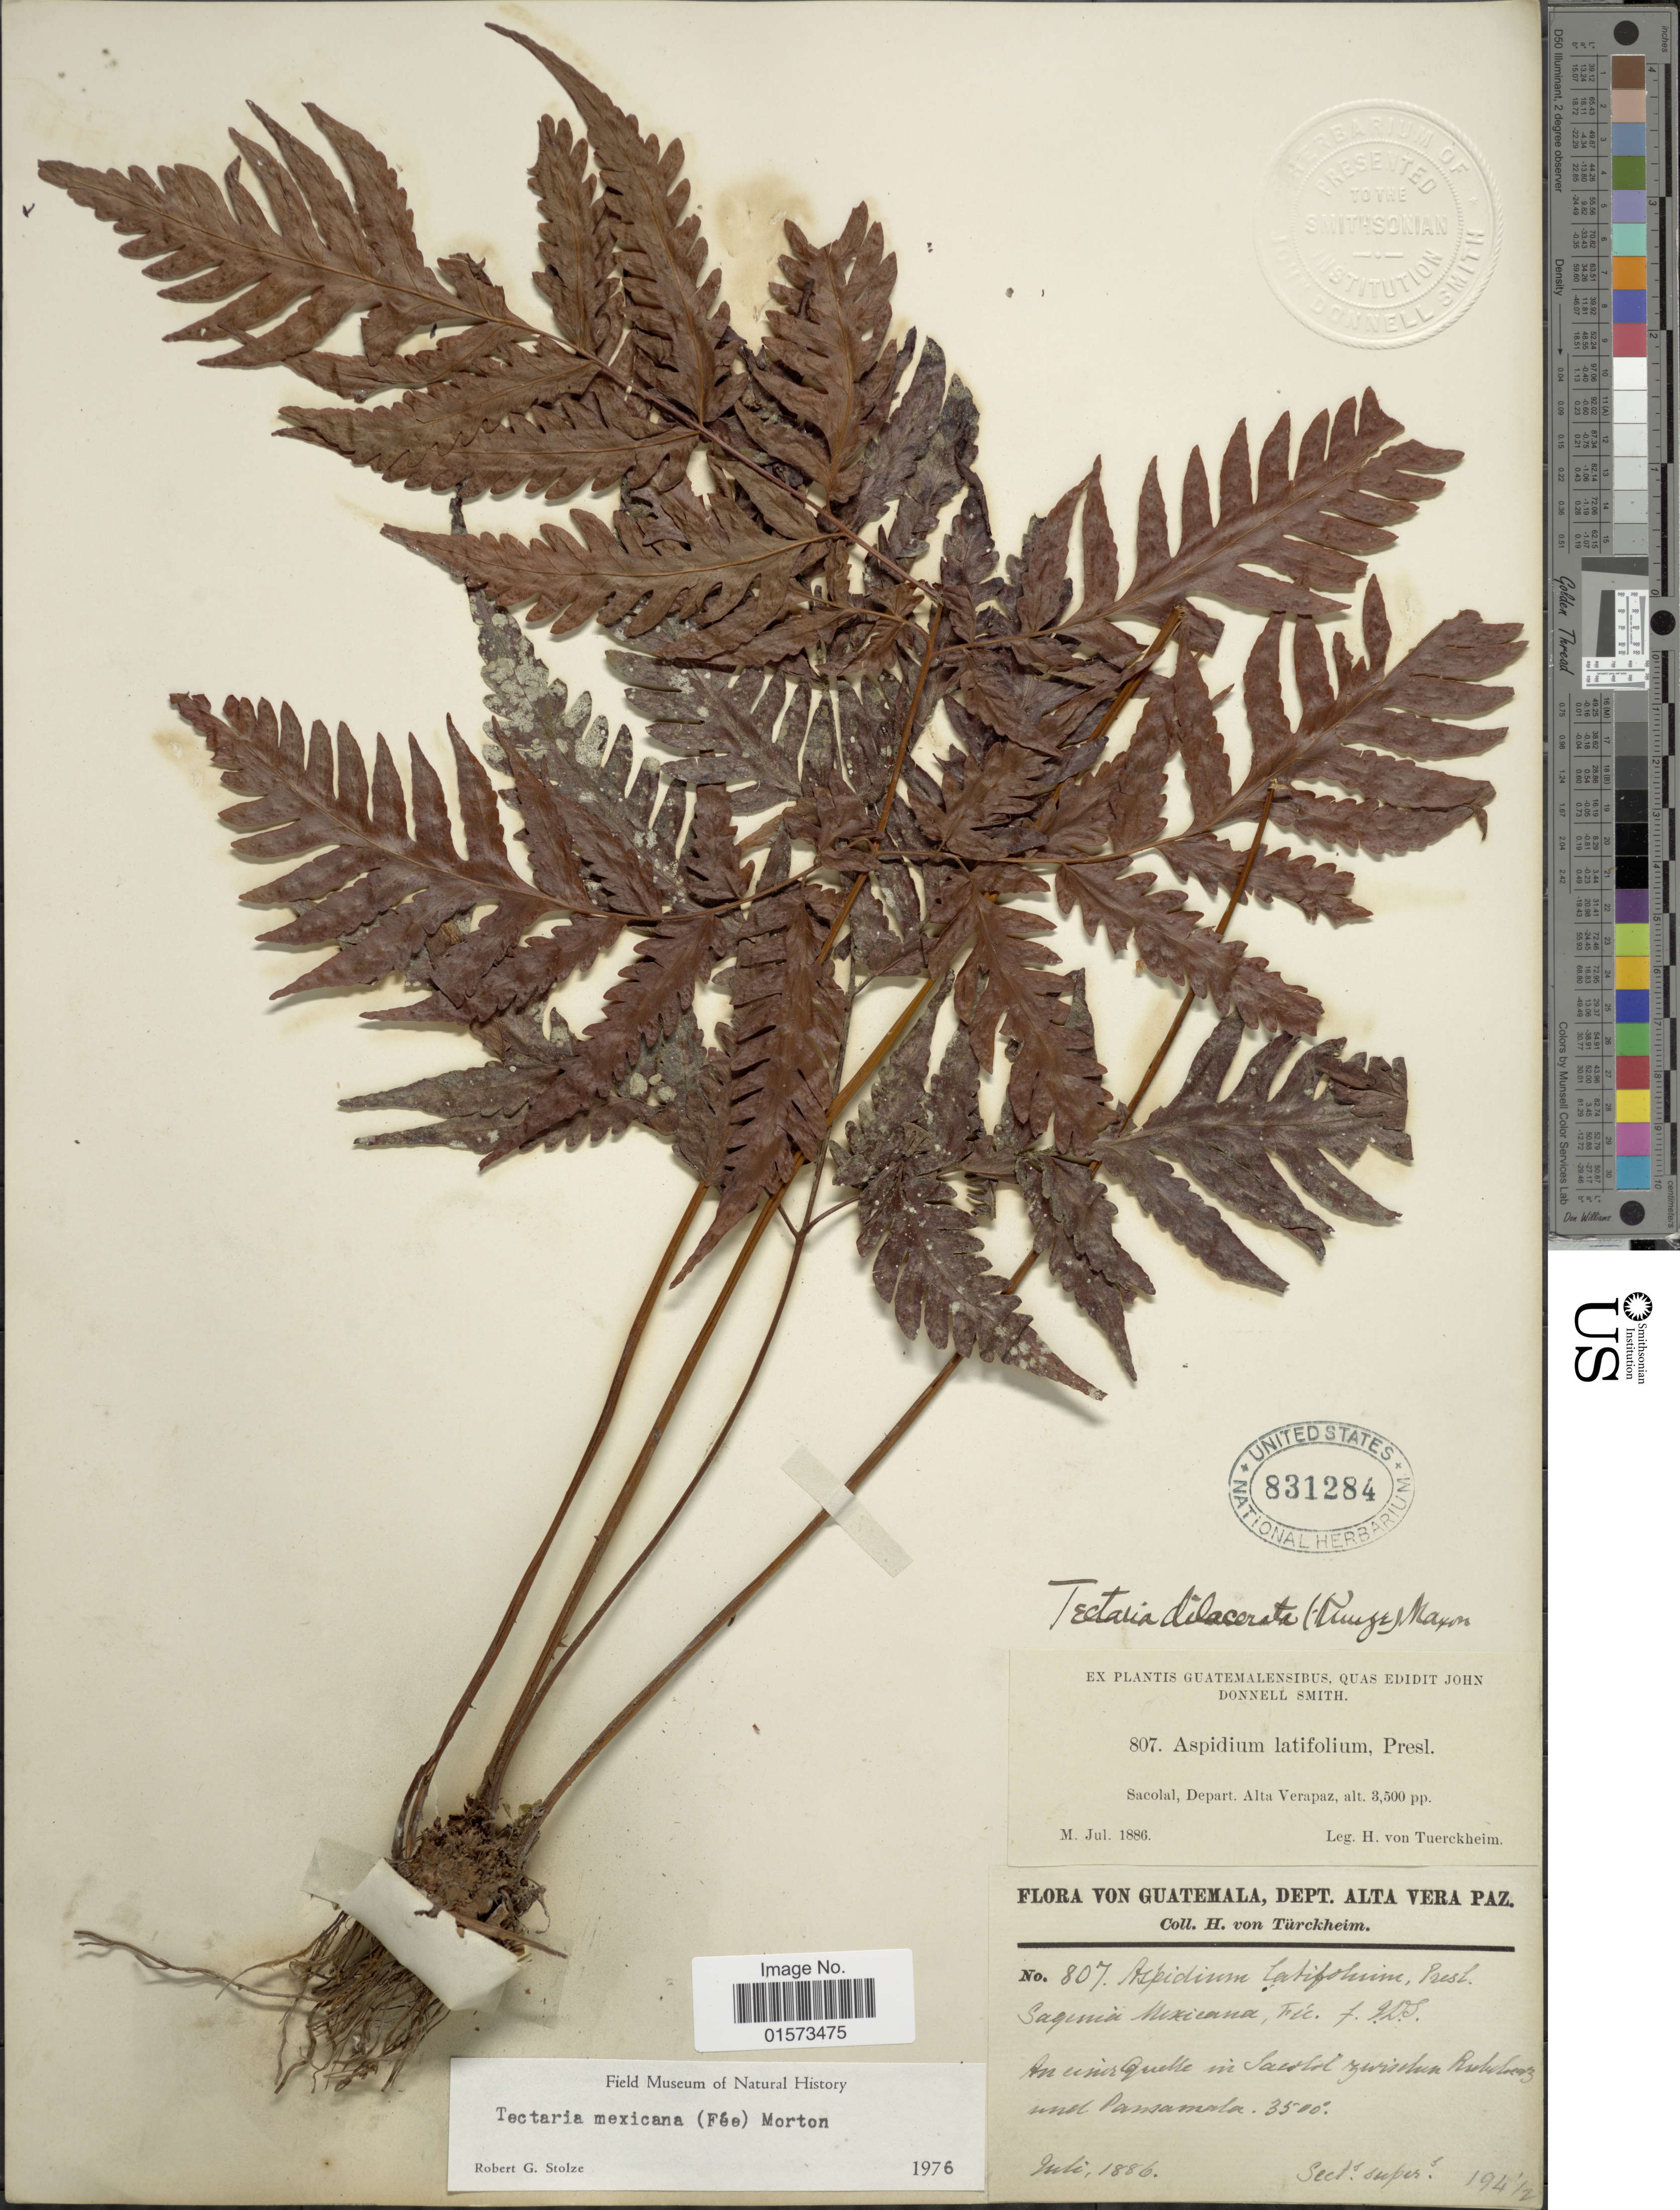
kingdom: Plantae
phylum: Tracheophyta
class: Polypodiopsida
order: Polypodiales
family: Tectariaceae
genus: Tectaria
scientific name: Tectaria mexicana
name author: (Fée) C.V. Morton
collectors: H. von Türckheim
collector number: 807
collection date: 1886-07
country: Guatemala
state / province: Alta Verapaz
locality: Sacolal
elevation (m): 1067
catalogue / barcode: US 831284